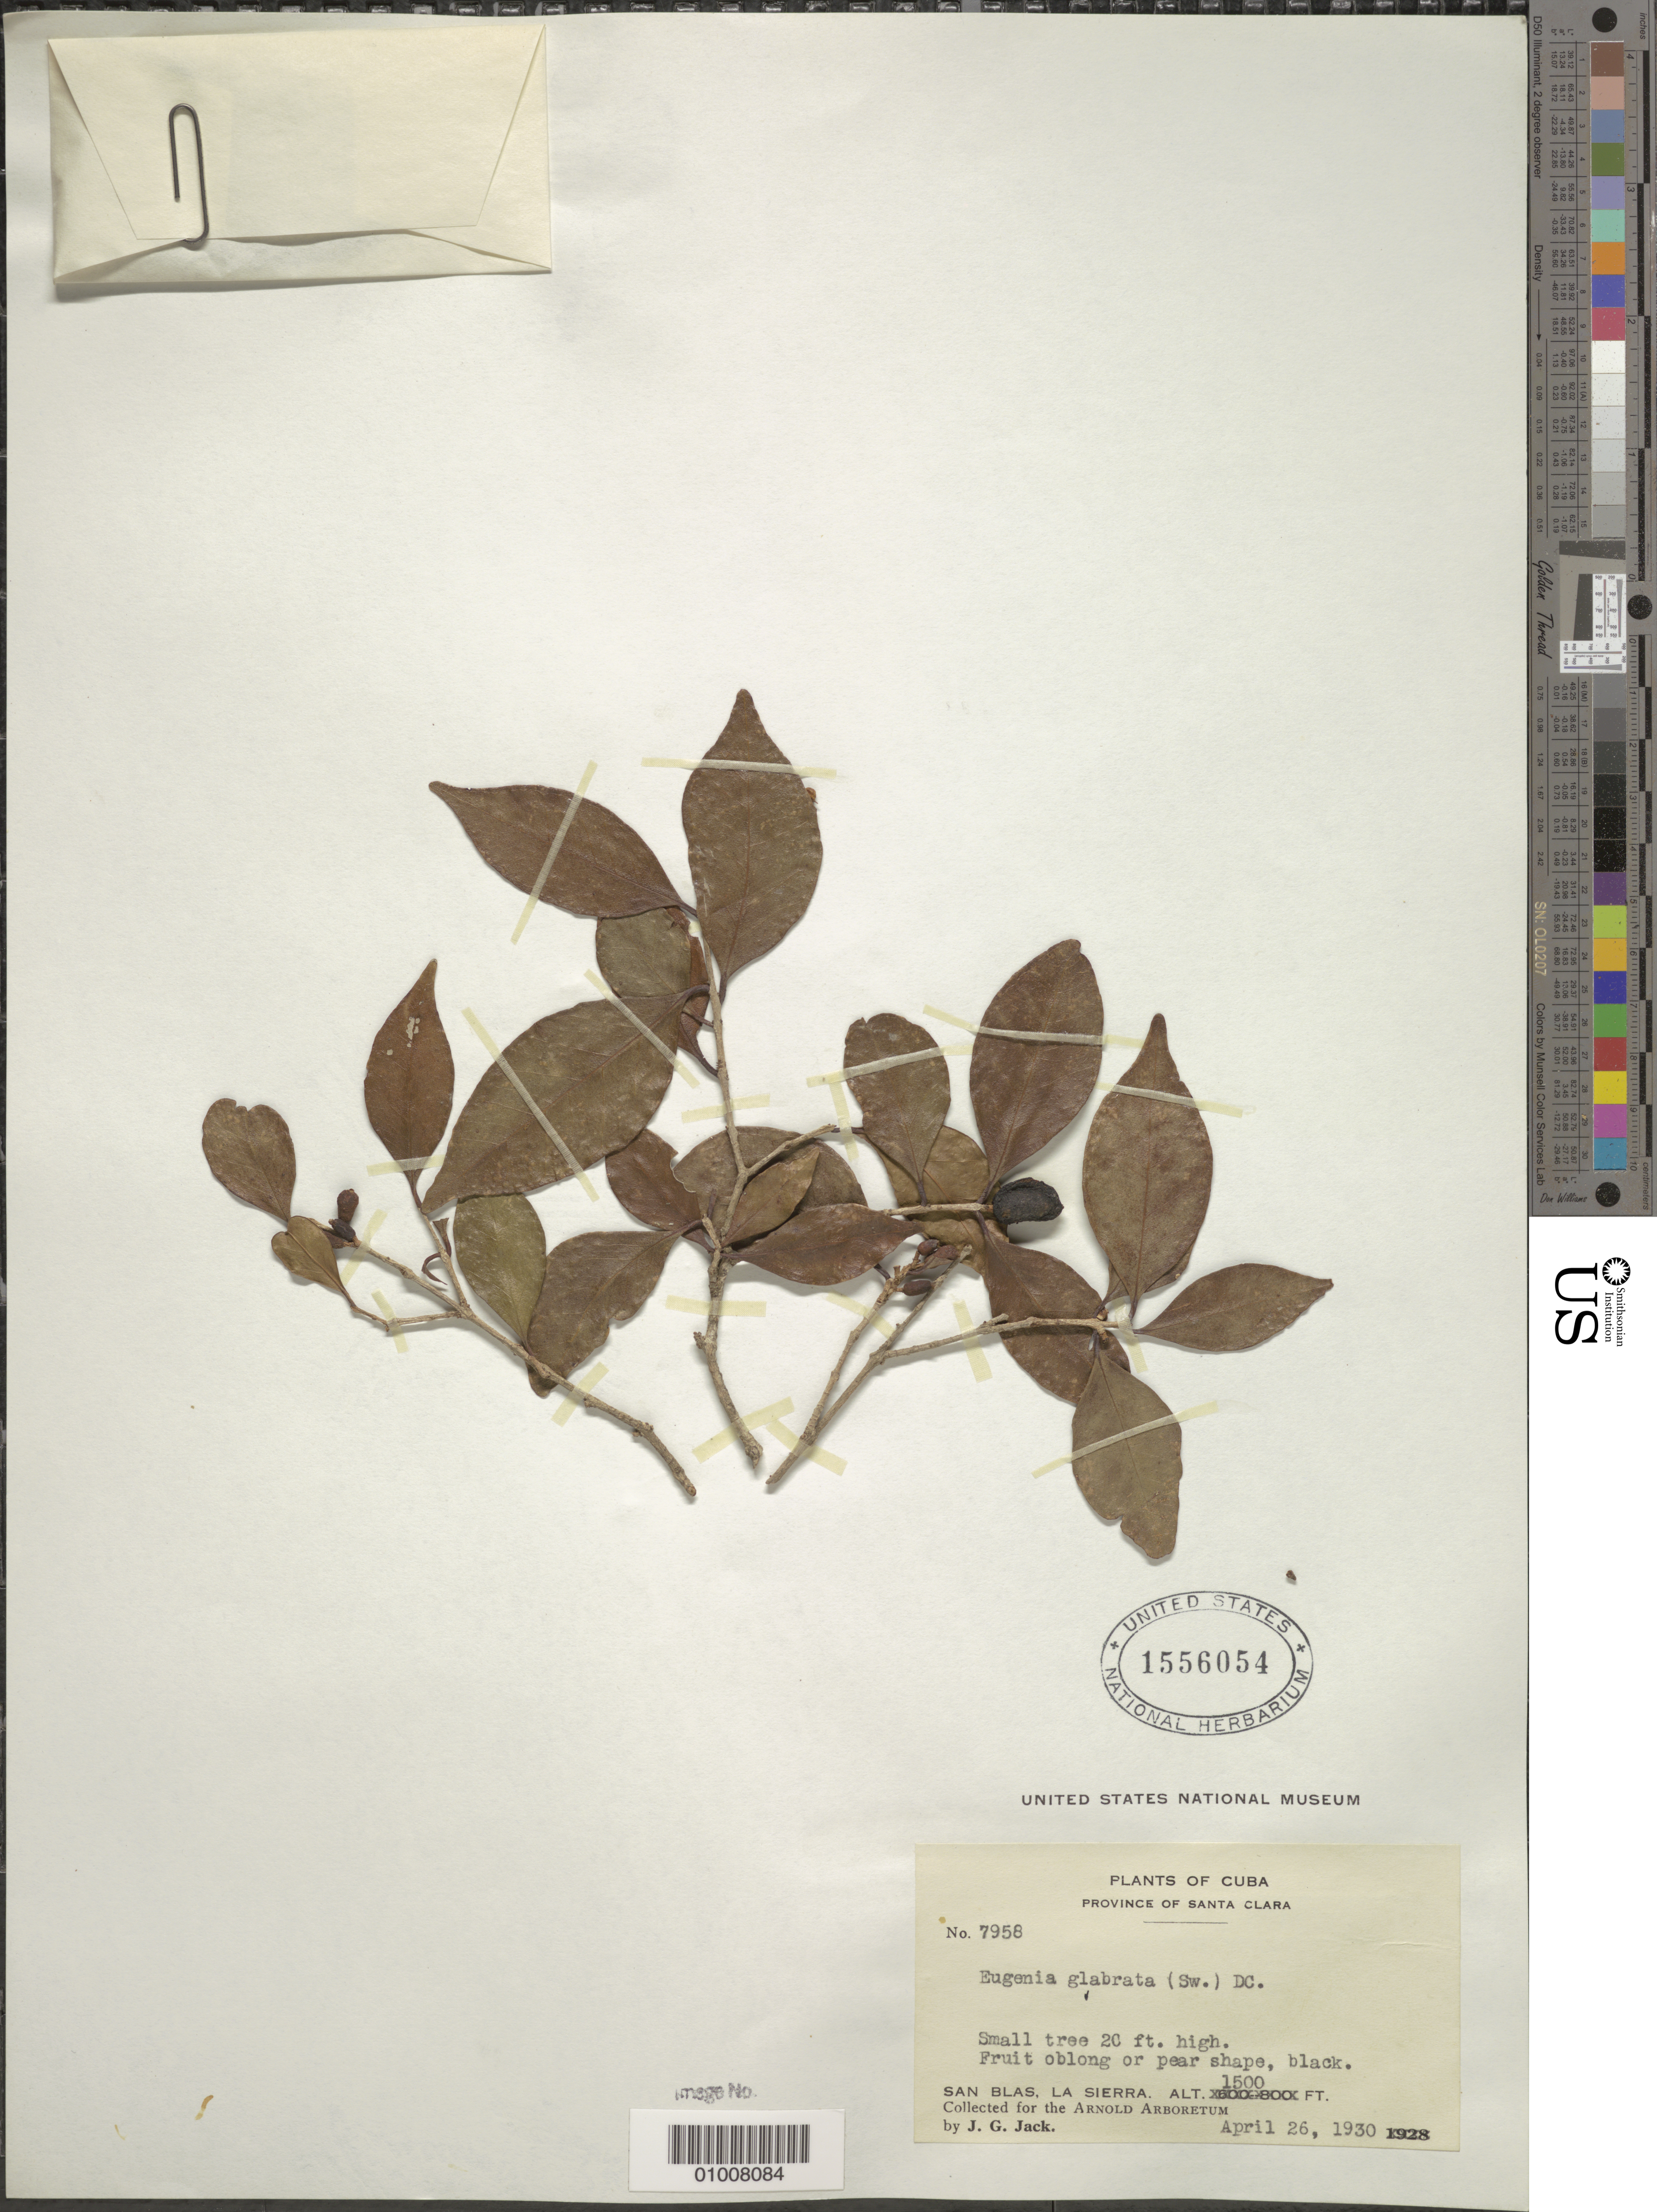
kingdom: Plantae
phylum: Tracheophyta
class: Magnoliopsida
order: Myrtales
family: Myrtaceae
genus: Eugenia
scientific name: Eugenia glabrata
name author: (Sw.) DC.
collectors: J. G. Jack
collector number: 7958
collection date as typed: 26 Apr 1930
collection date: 1930-04-26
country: Cuba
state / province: Matanzas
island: Cuba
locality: San Blas, La Sierra, Santa Clara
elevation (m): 457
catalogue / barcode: US 1556054